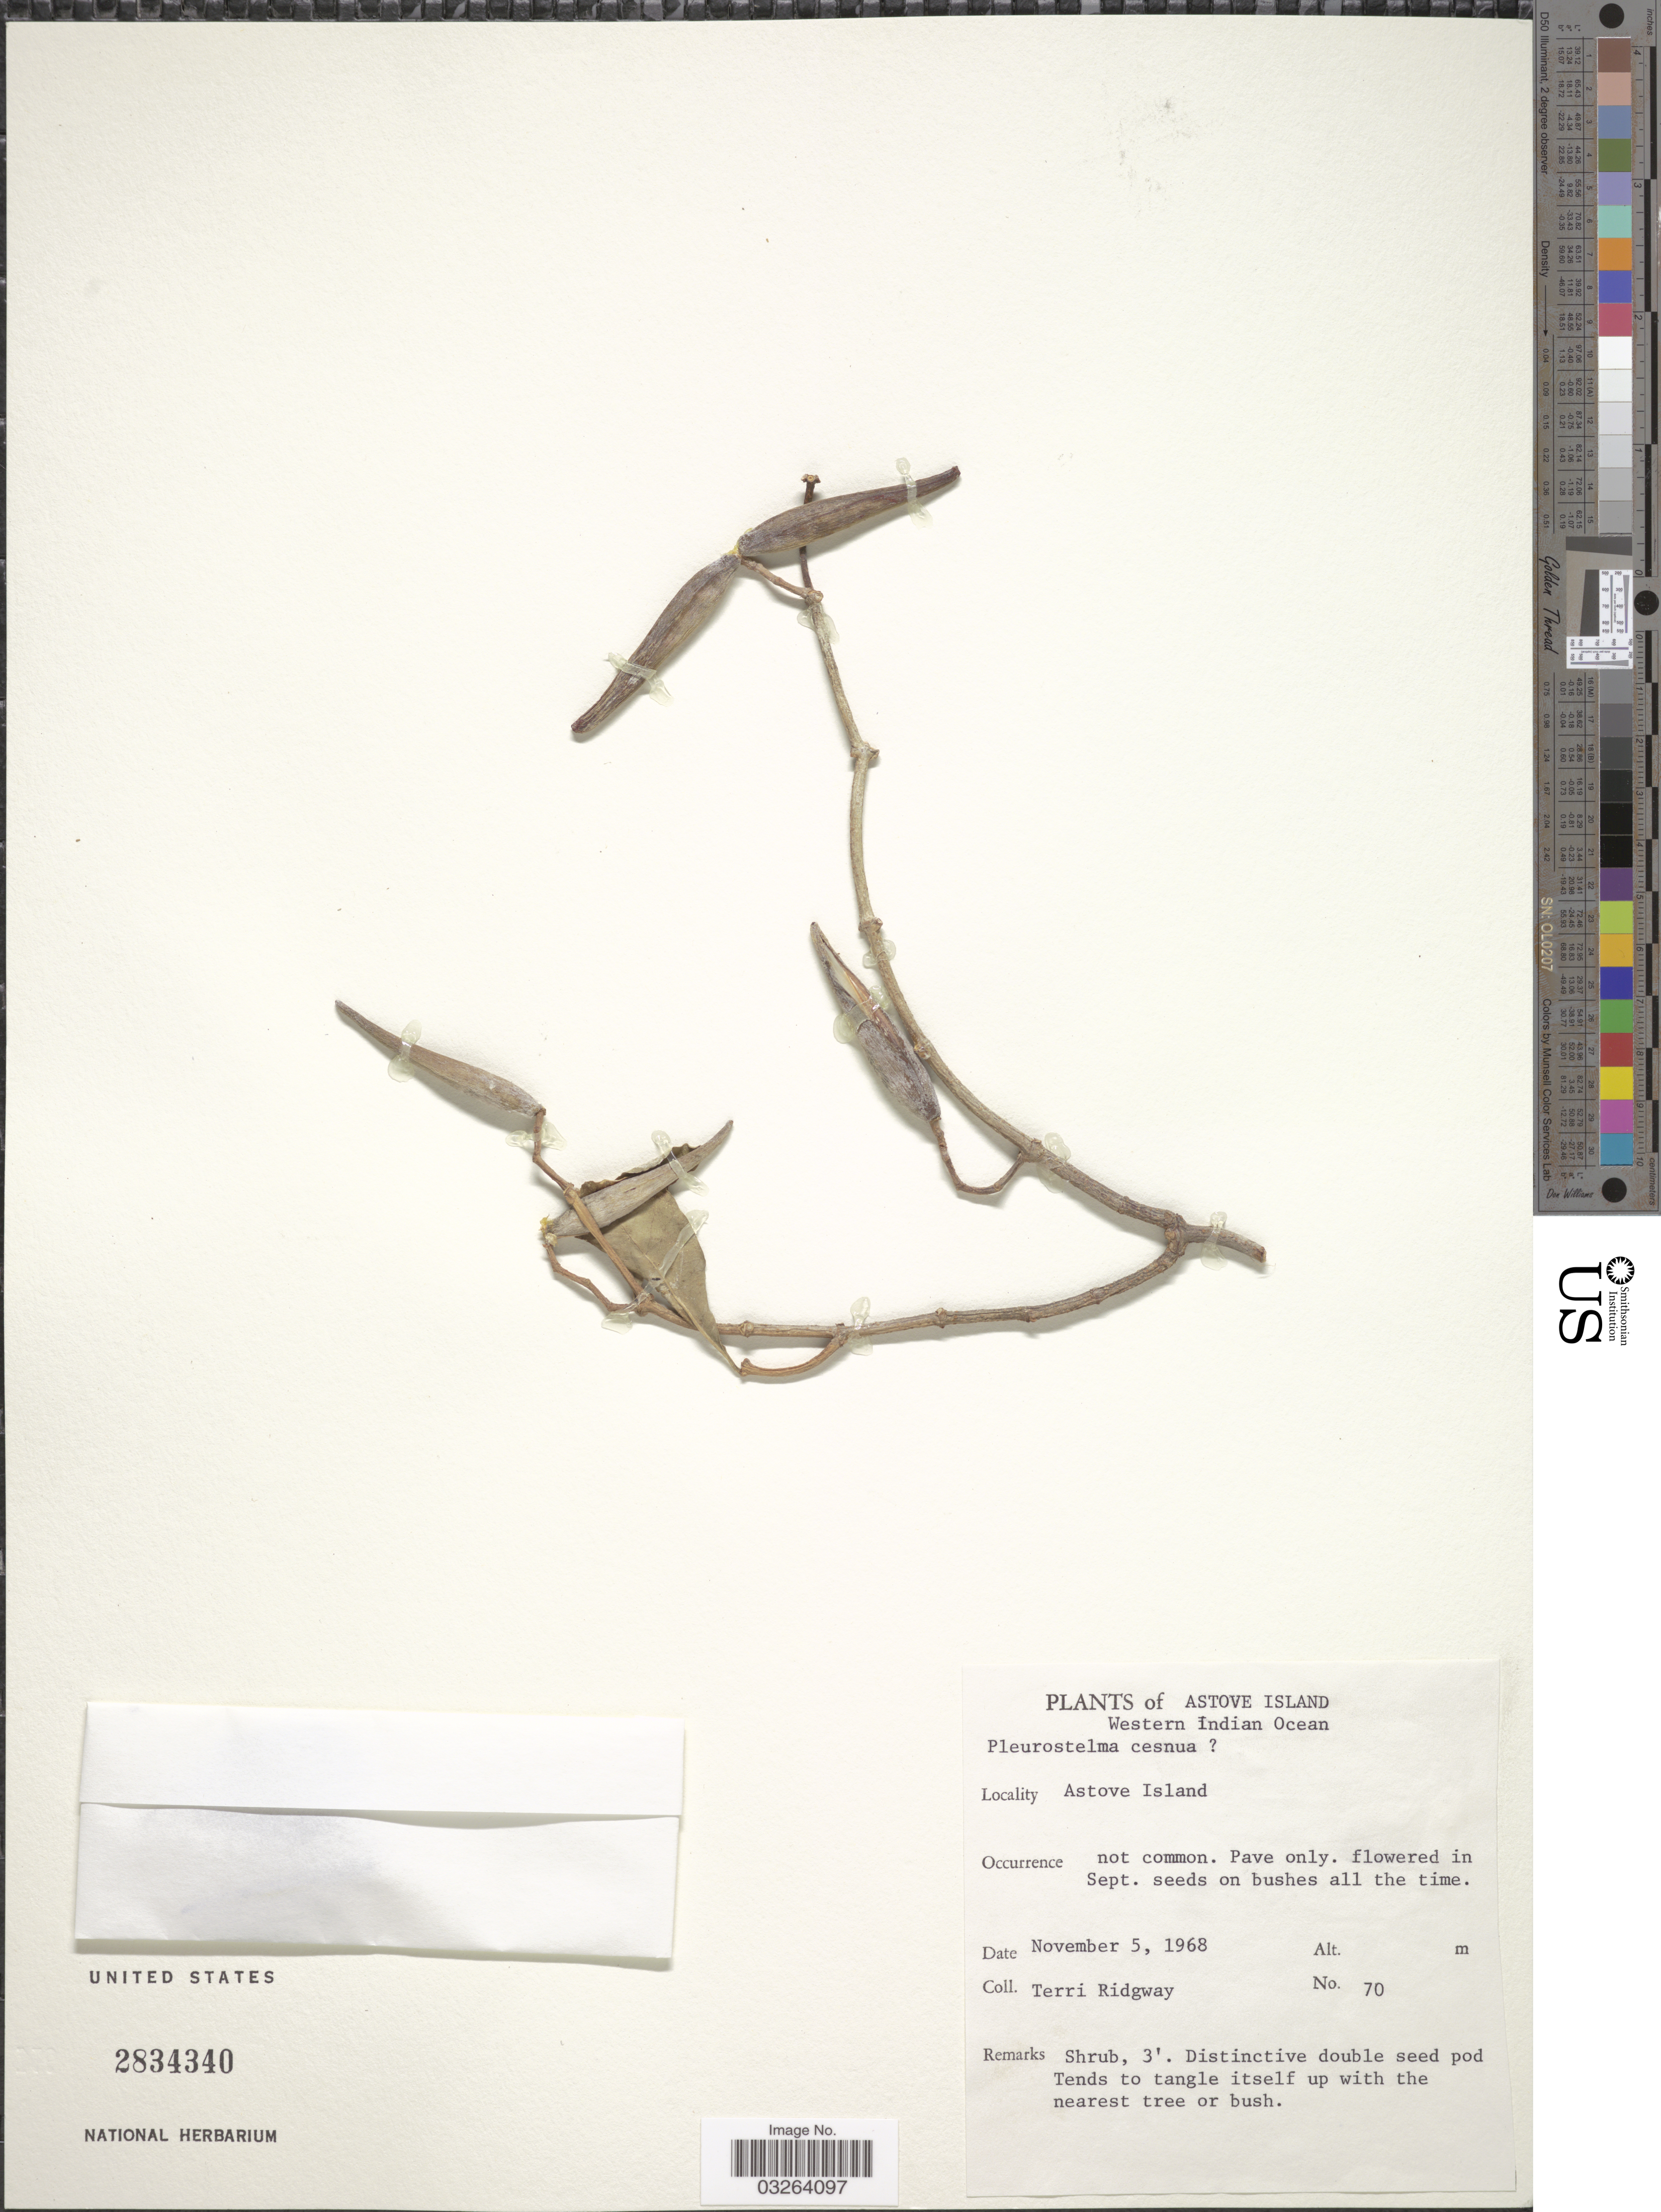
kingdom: Plantae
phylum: Tracheophyta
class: Magnoliopsida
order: Gentianales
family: Apocynaceae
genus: Pleurostelma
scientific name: Pleurostelma cernuum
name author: (Decne.) Bullock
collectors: T. Ridgway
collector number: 70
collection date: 1968-11-05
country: Seychelles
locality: Astove Island. Western Indian Ocean.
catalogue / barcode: US 2834340